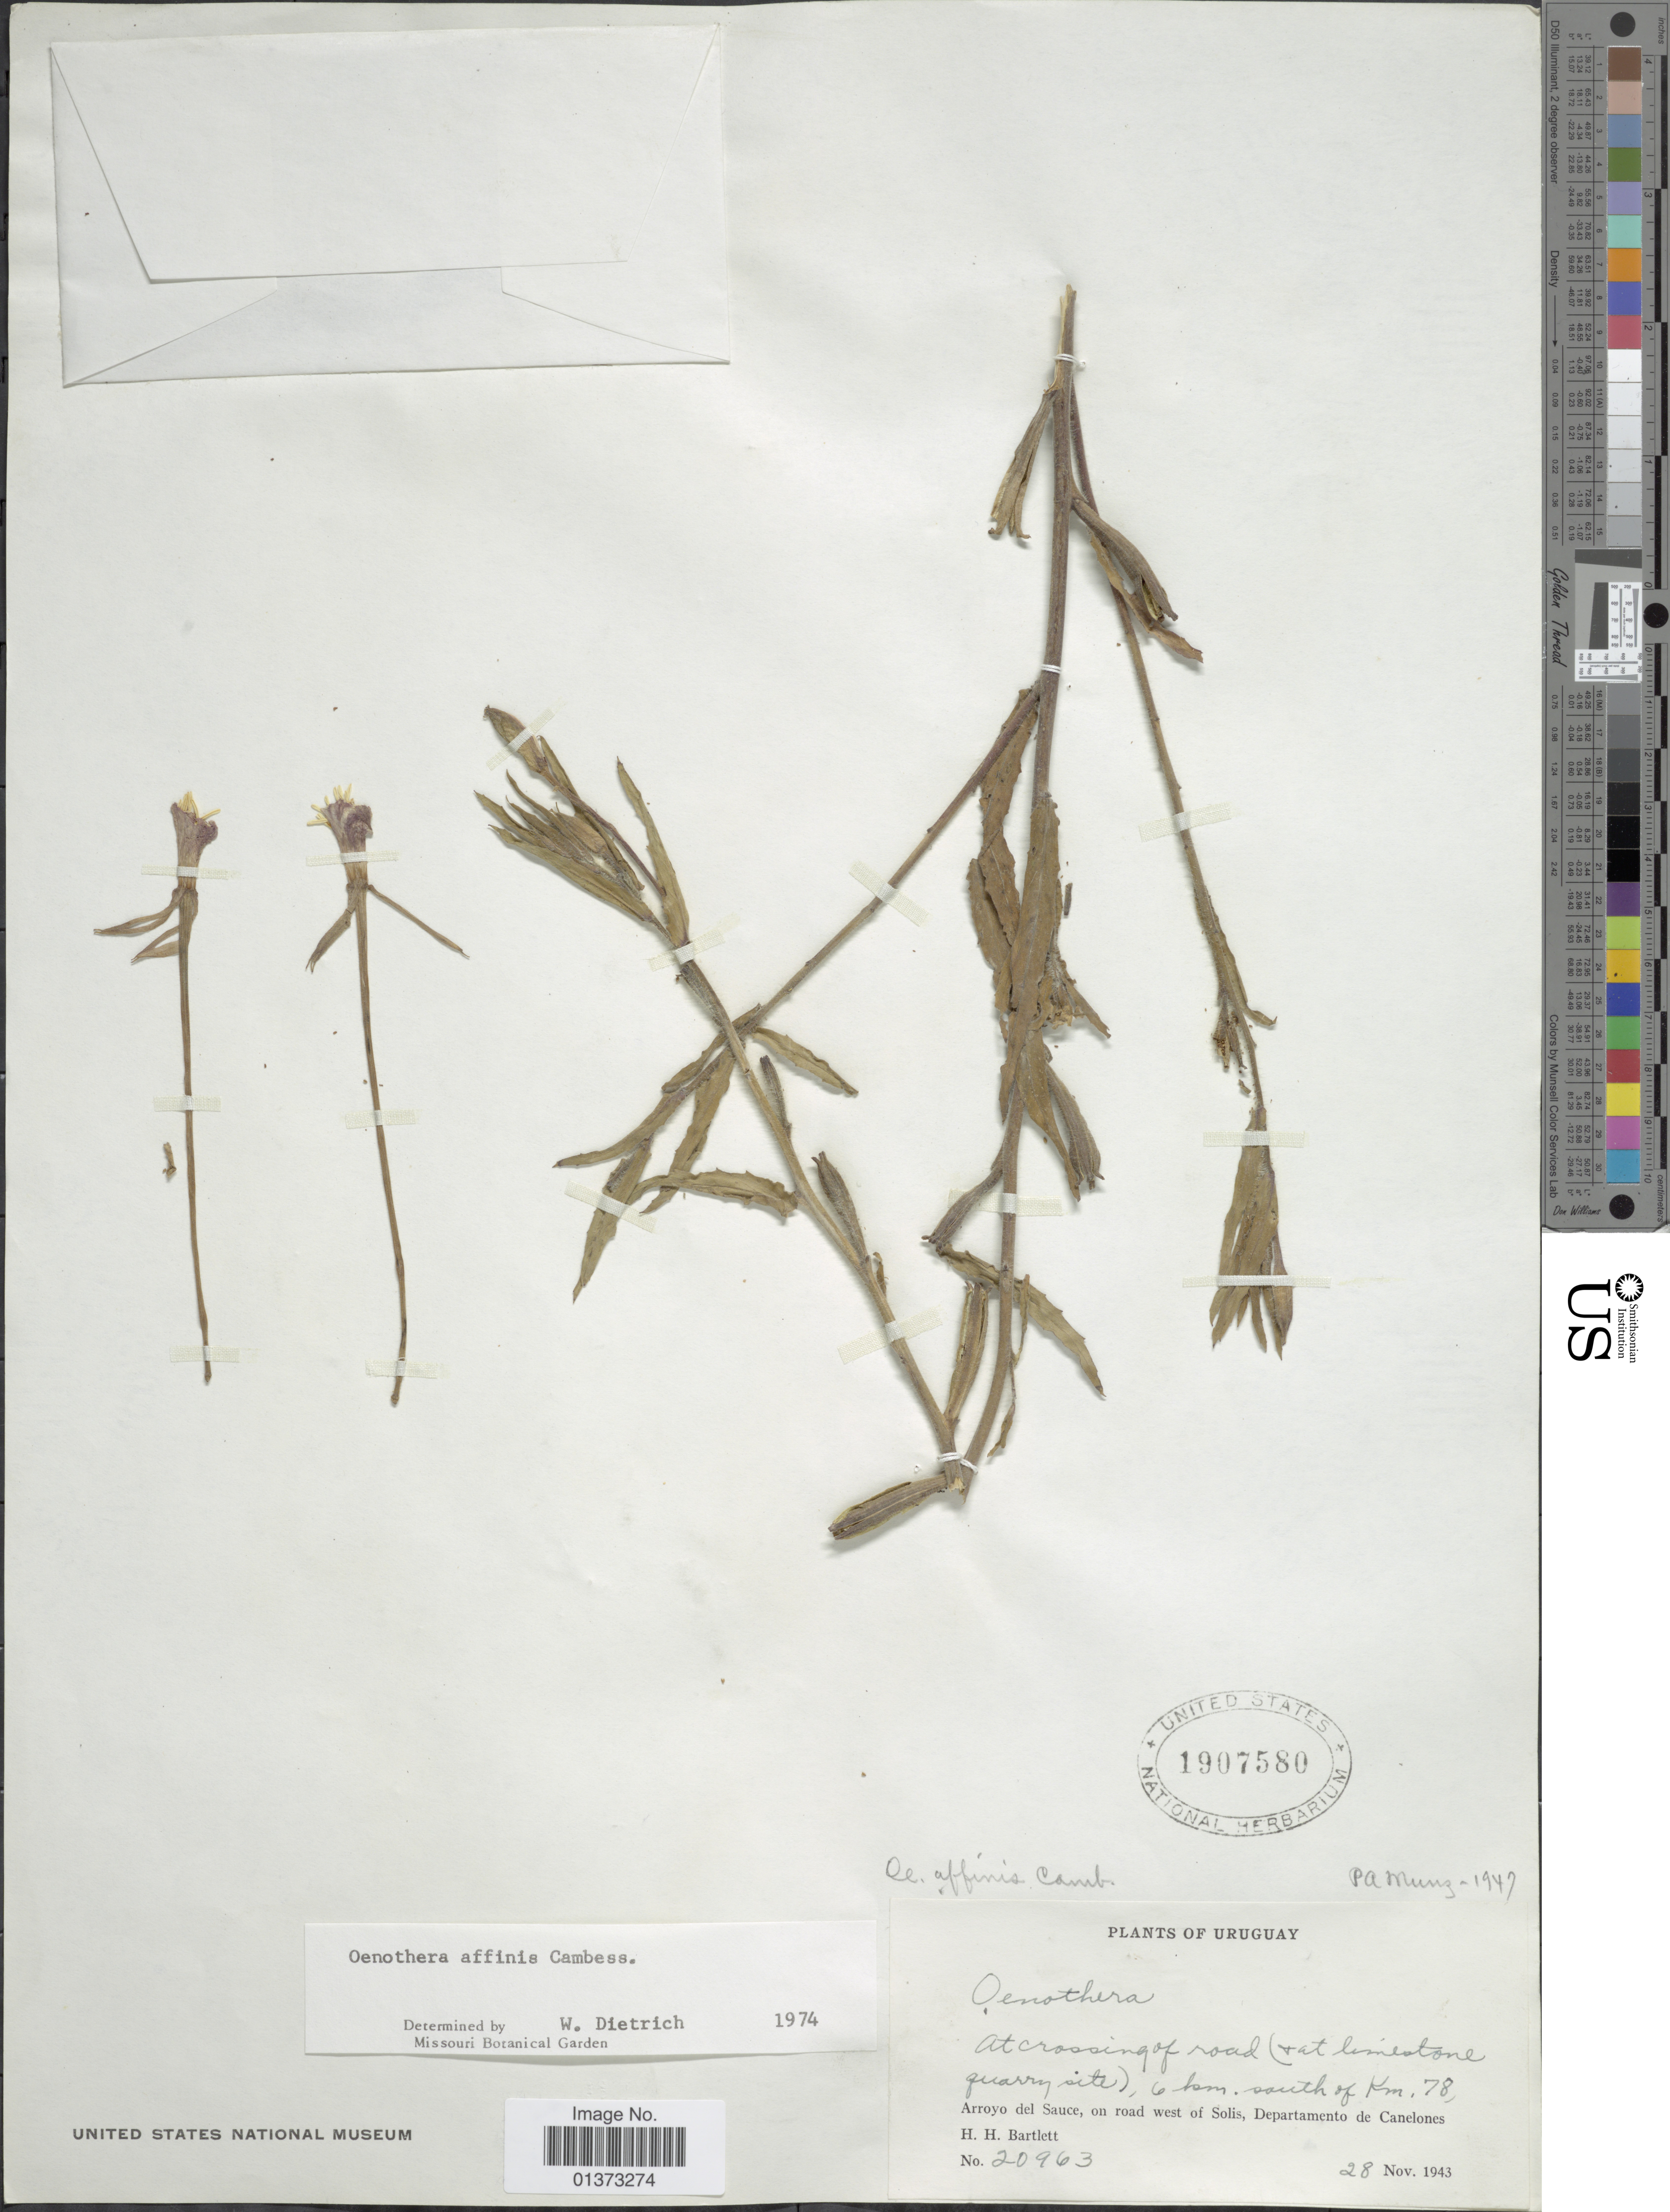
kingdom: Plantae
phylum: Tracheophyta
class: Magnoliopsida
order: Myrtales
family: Onagraceae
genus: Oenothera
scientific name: Oenothera affinis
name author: Cambess.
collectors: H. H. Bartlett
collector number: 20963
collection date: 1943-11-28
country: Uruguay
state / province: Canelones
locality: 6 km. south of Km. 78, Arroyo del Sauce, on road west of Solis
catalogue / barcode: US 1907580